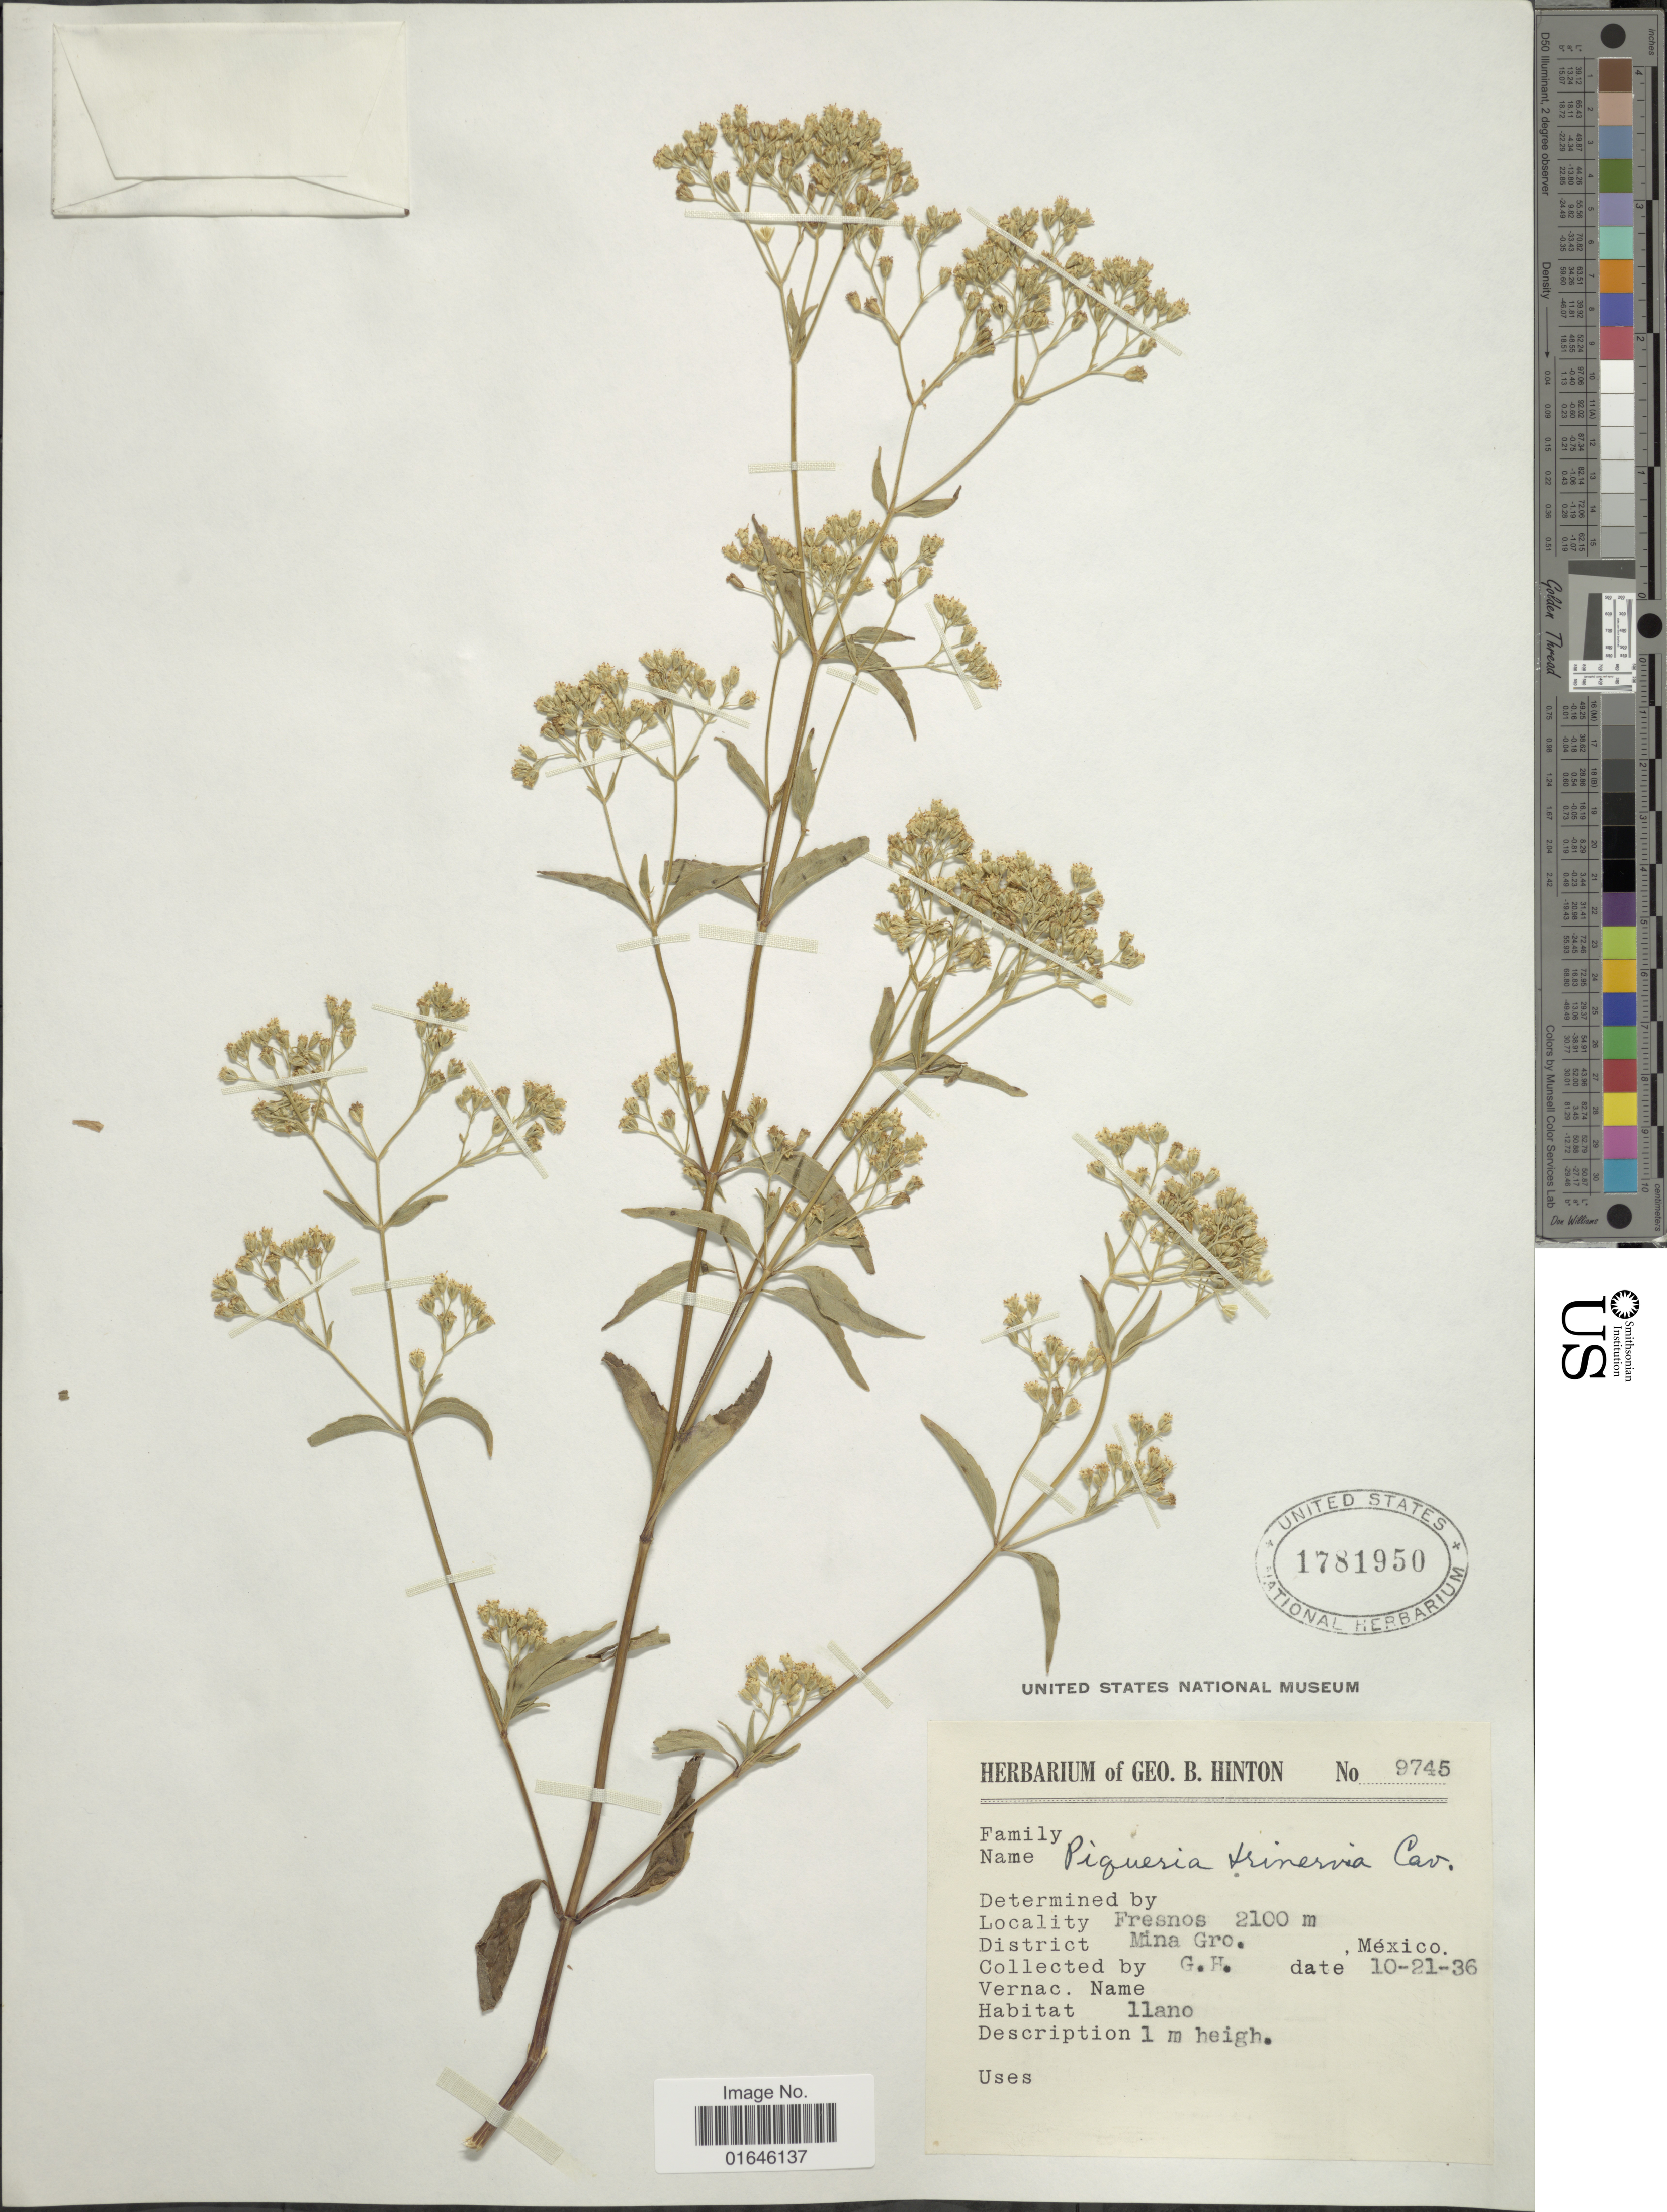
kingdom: Plantae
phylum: Tracheophyta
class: Magnoliopsida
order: Asterales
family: Asteraceae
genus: Piqueria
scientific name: Piqueria trinervia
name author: Cav.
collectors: G. B. Hinton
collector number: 9745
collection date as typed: Transcribed d/m/y: 21/10/36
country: Mexico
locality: Fresnos, Mina Gro.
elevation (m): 2100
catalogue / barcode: US 1781950